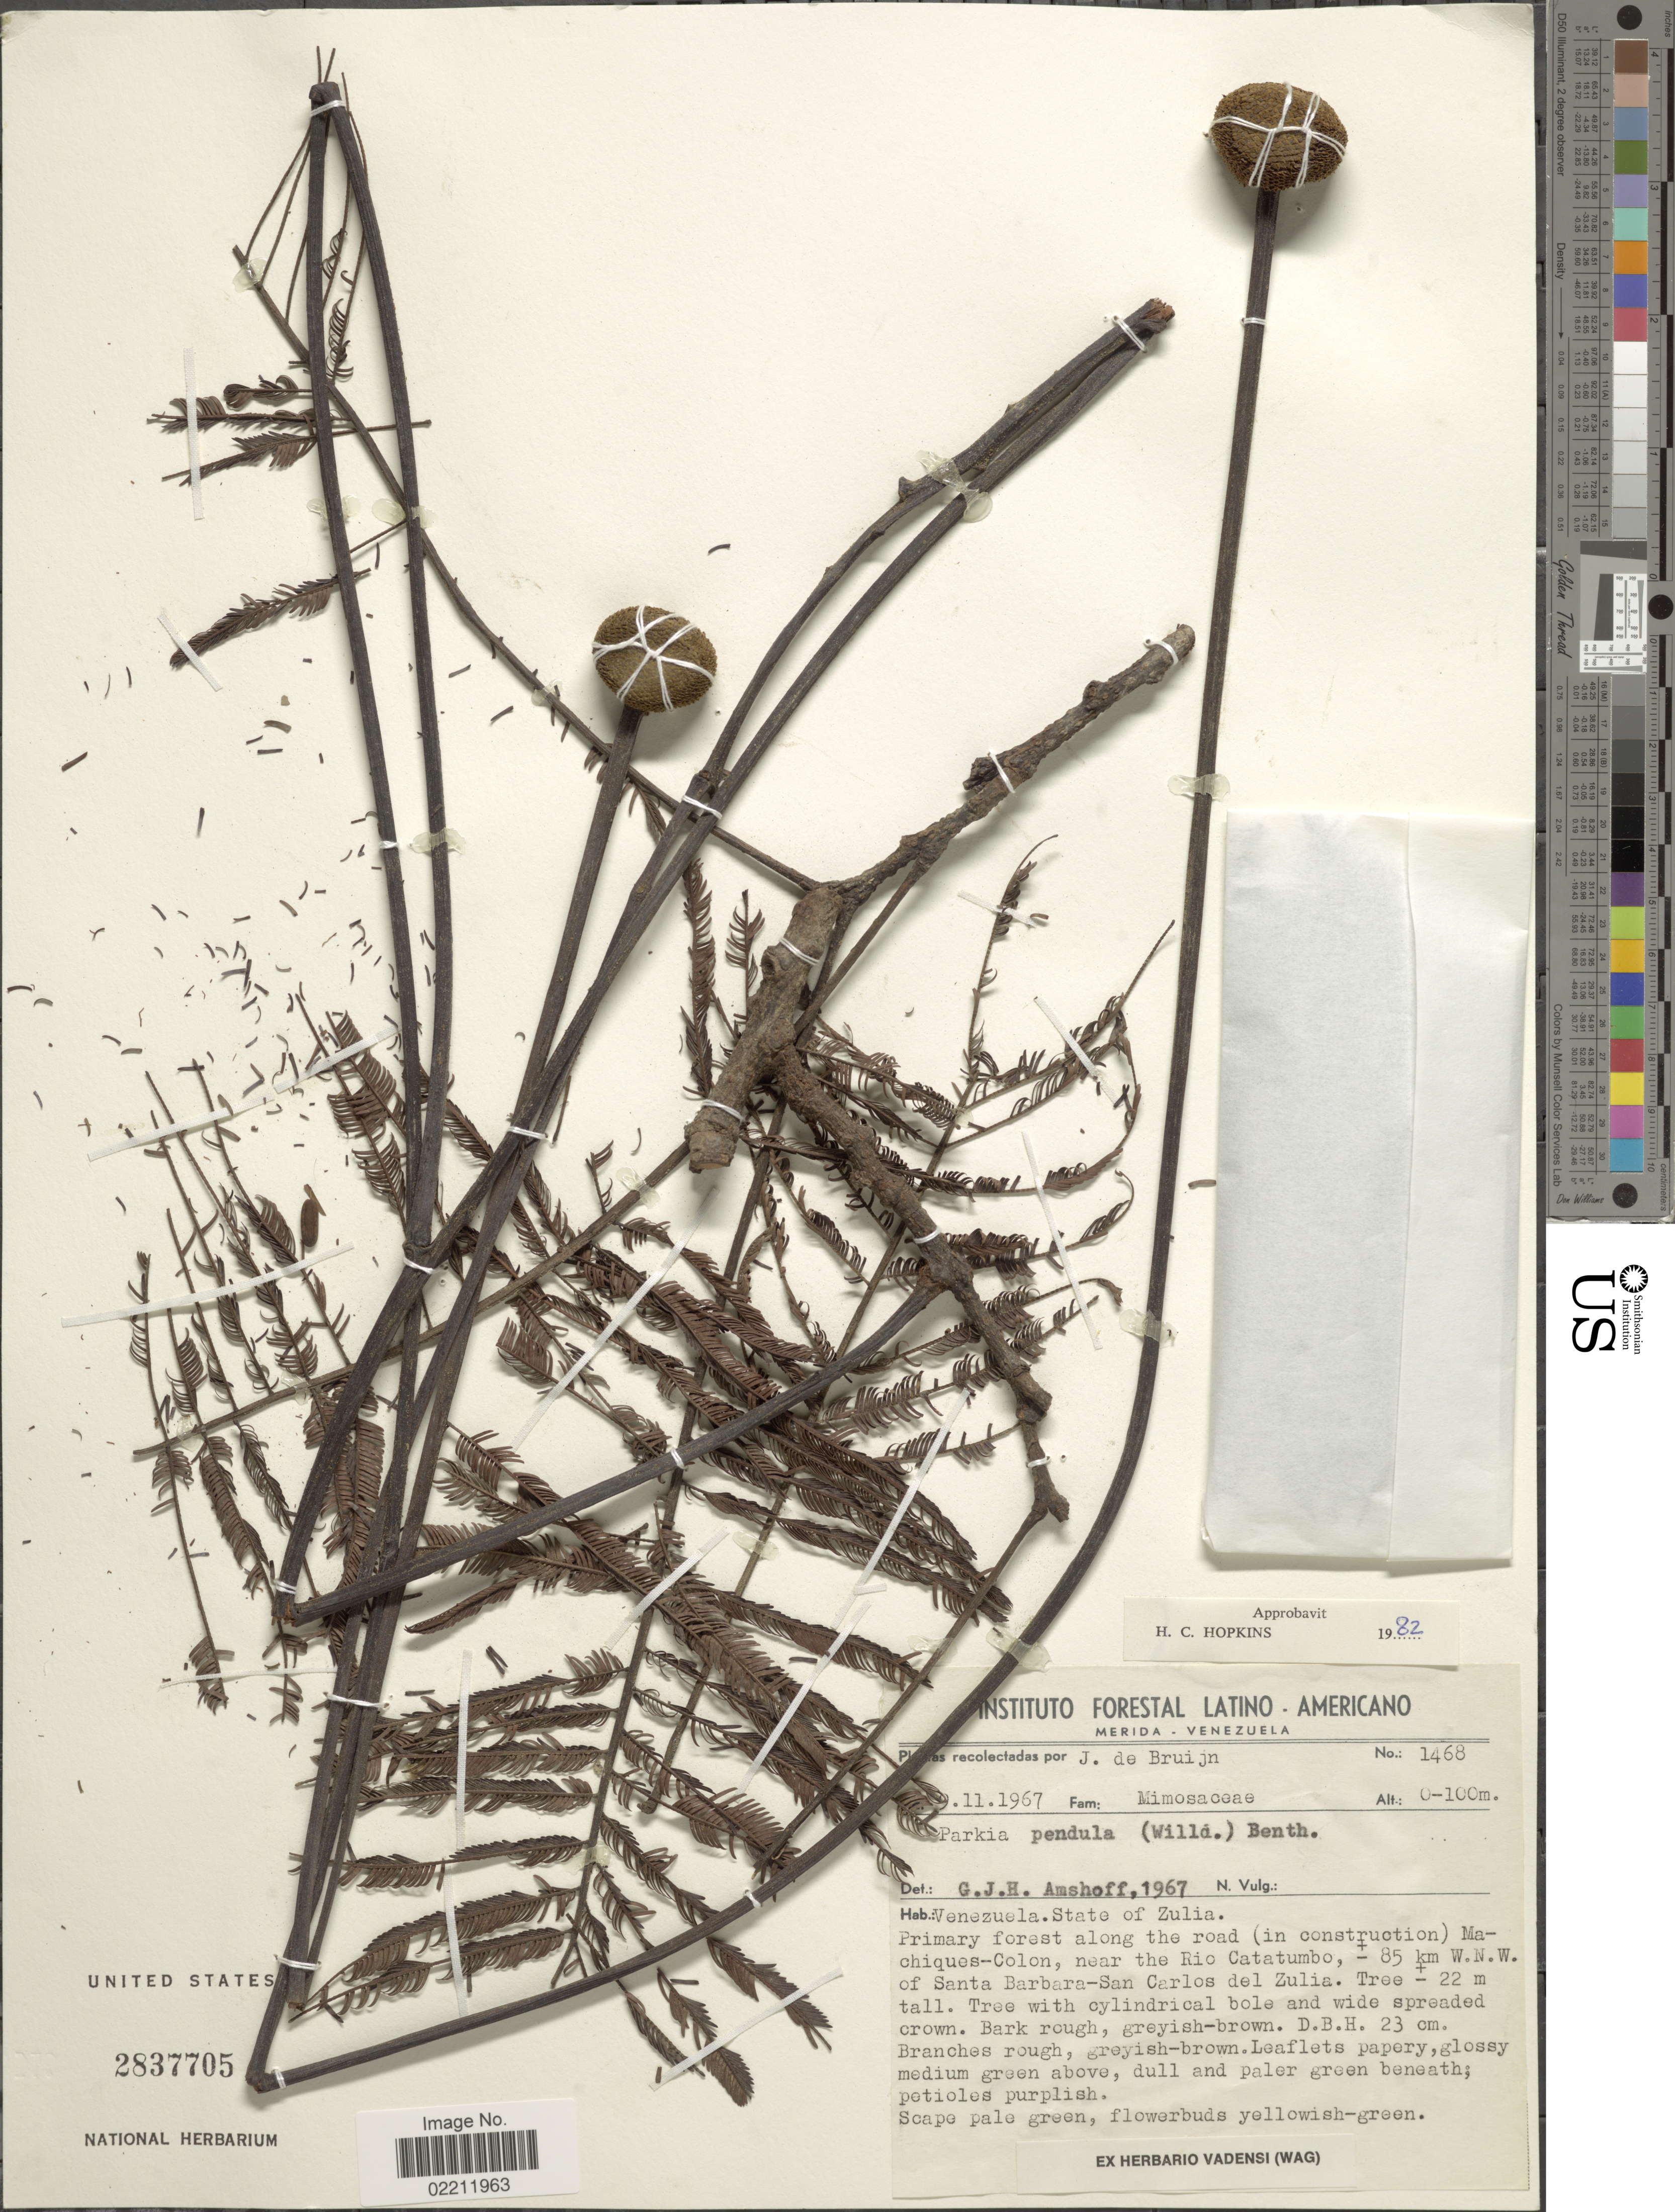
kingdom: Plantae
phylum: Tracheophyta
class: Magnoliopsida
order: Fabales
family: Fabaceae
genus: Parkia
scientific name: Parkia pendula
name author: Benth.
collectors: J. Bruijn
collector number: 1468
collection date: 1967-11-19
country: Venezuela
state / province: Zulia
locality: Venezuela. State of Zulia. Primary forest along the road (in construction) Machiques-Colon, near the Rio Catatumbo, ± 85 km W. N. W. of Santa Barbara - San Carlos del Zulia.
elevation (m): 0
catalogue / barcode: US 2837705